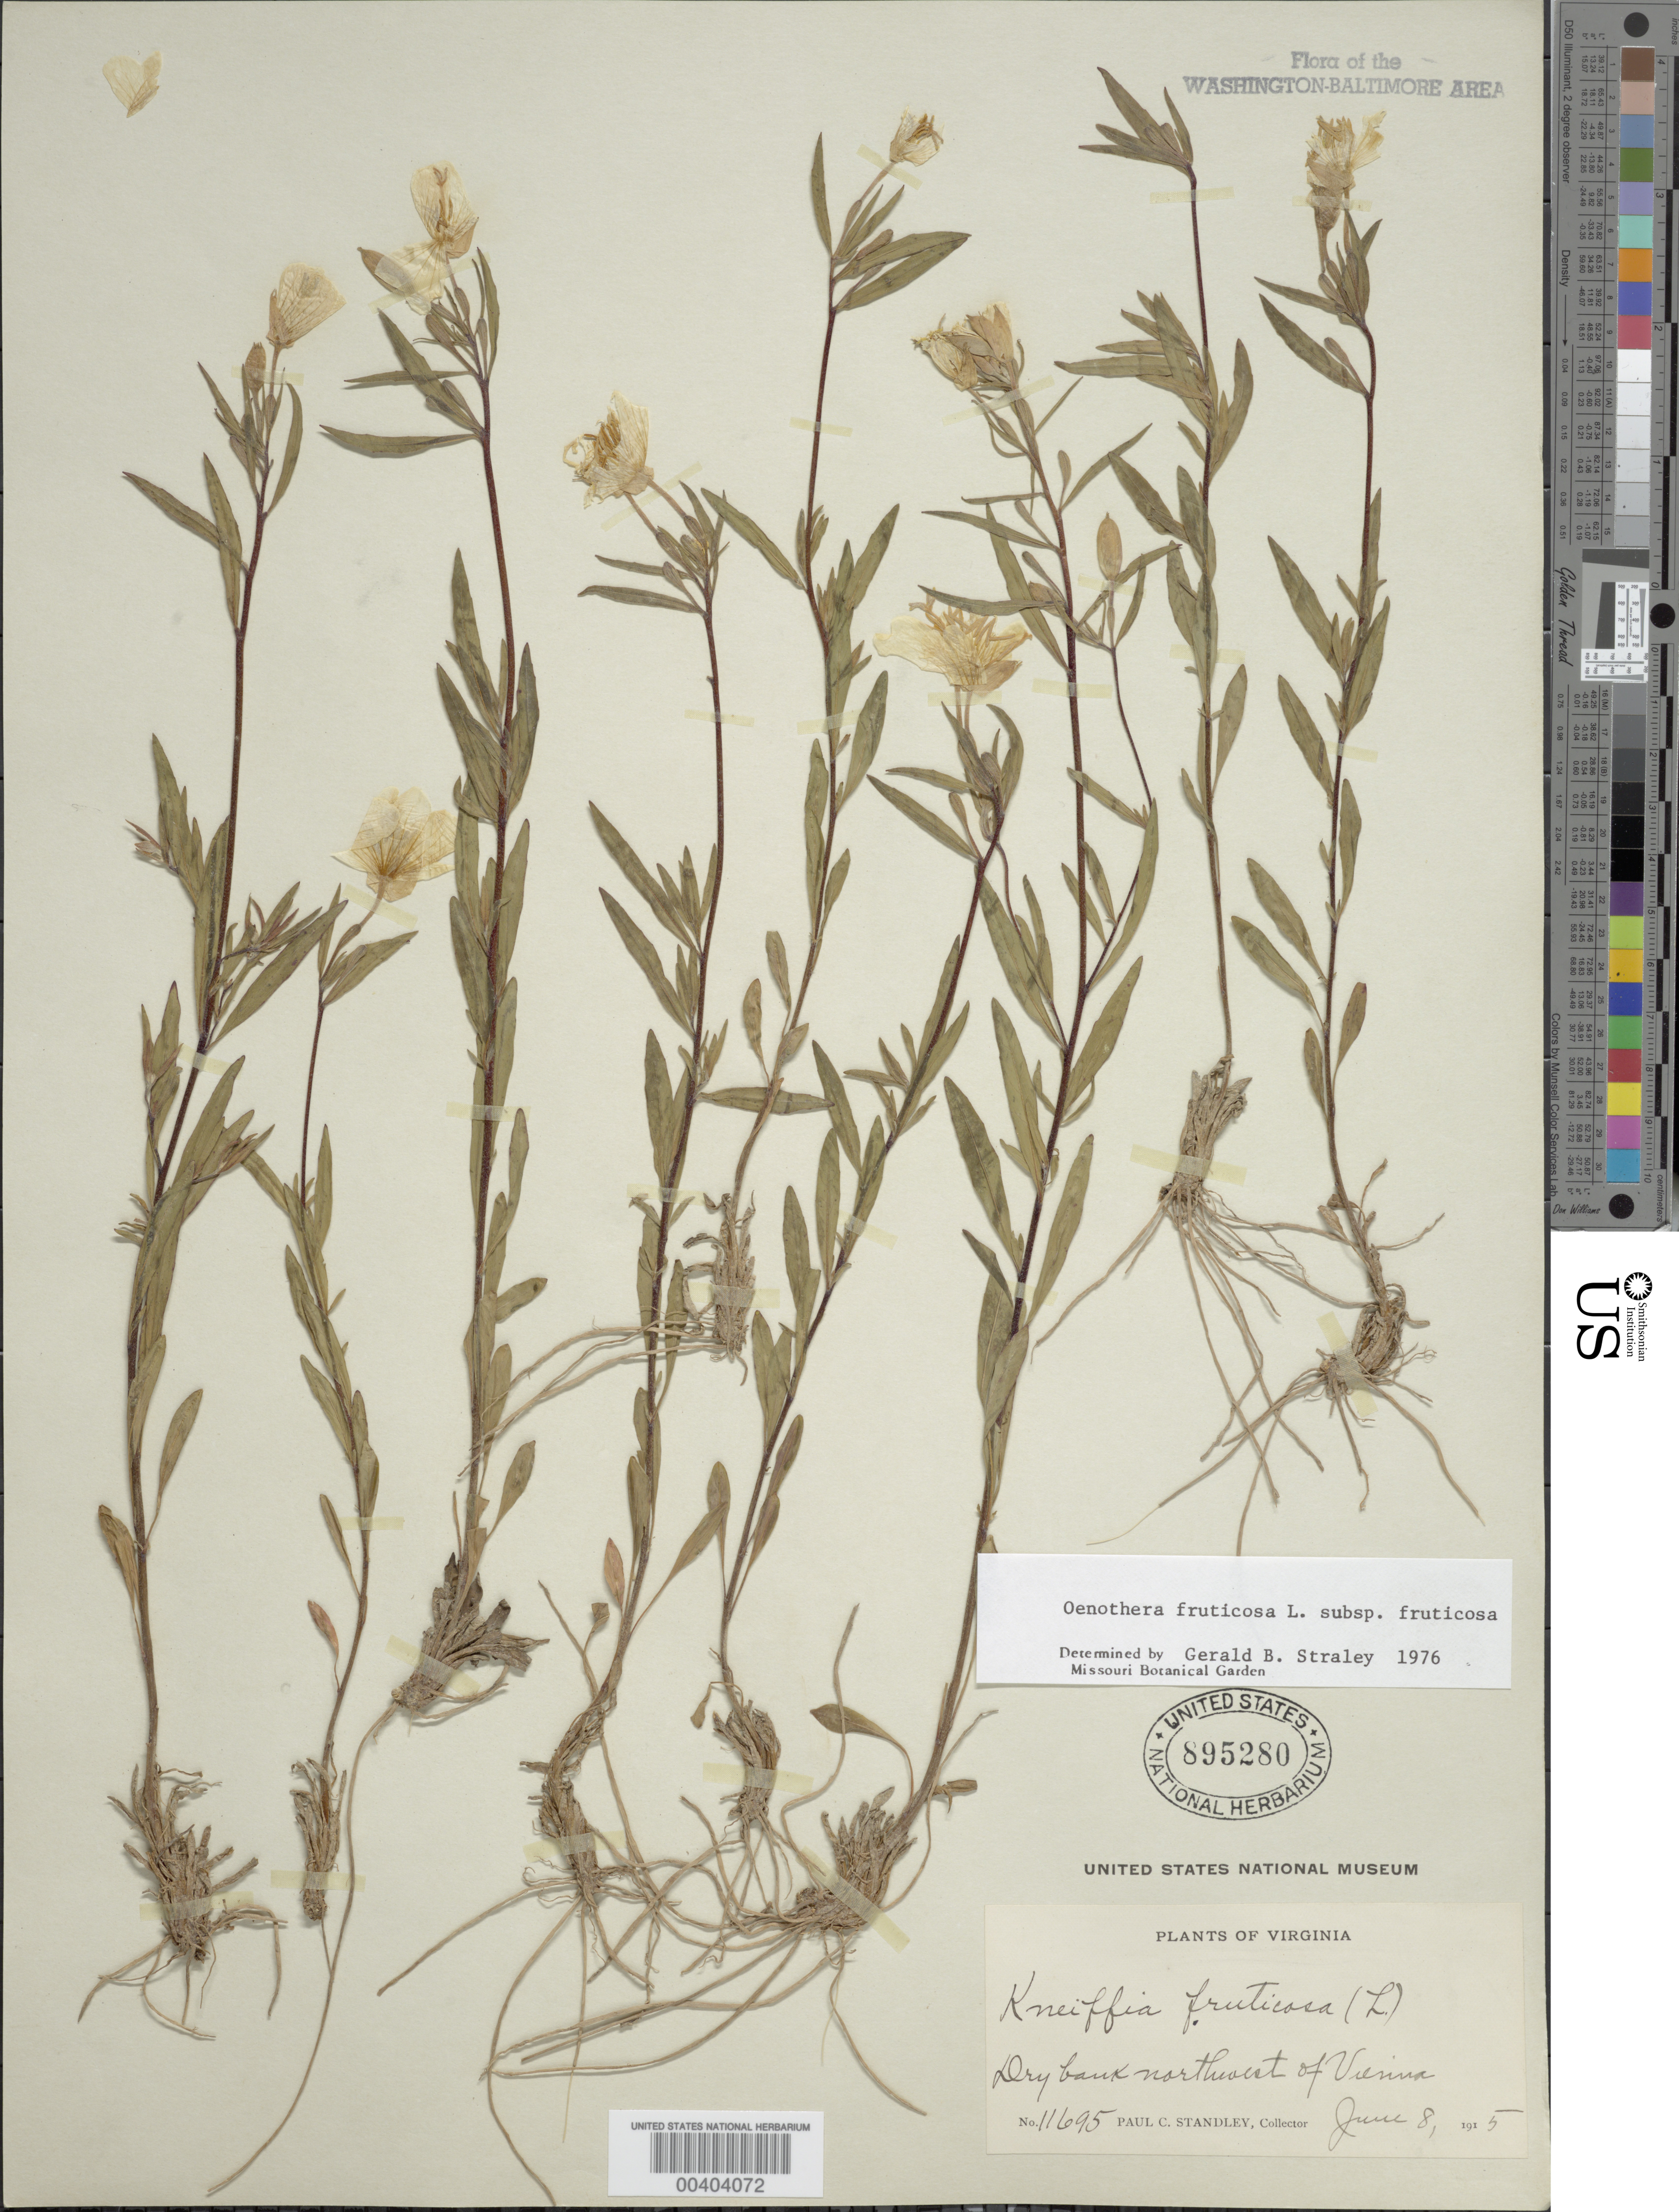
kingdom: Plantae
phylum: Tracheophyta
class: Magnoliopsida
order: Myrtales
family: Onagraceae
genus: Oenothera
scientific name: Oenothera fruticosa subsp. fruticosa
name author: L.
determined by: Straley, G. B.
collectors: P. C. Standley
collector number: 11695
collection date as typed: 08 Jun 1915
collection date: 1915-06-08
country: United States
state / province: Virginia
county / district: Fairfax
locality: NW of Vienna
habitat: Dry bank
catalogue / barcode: US 895280